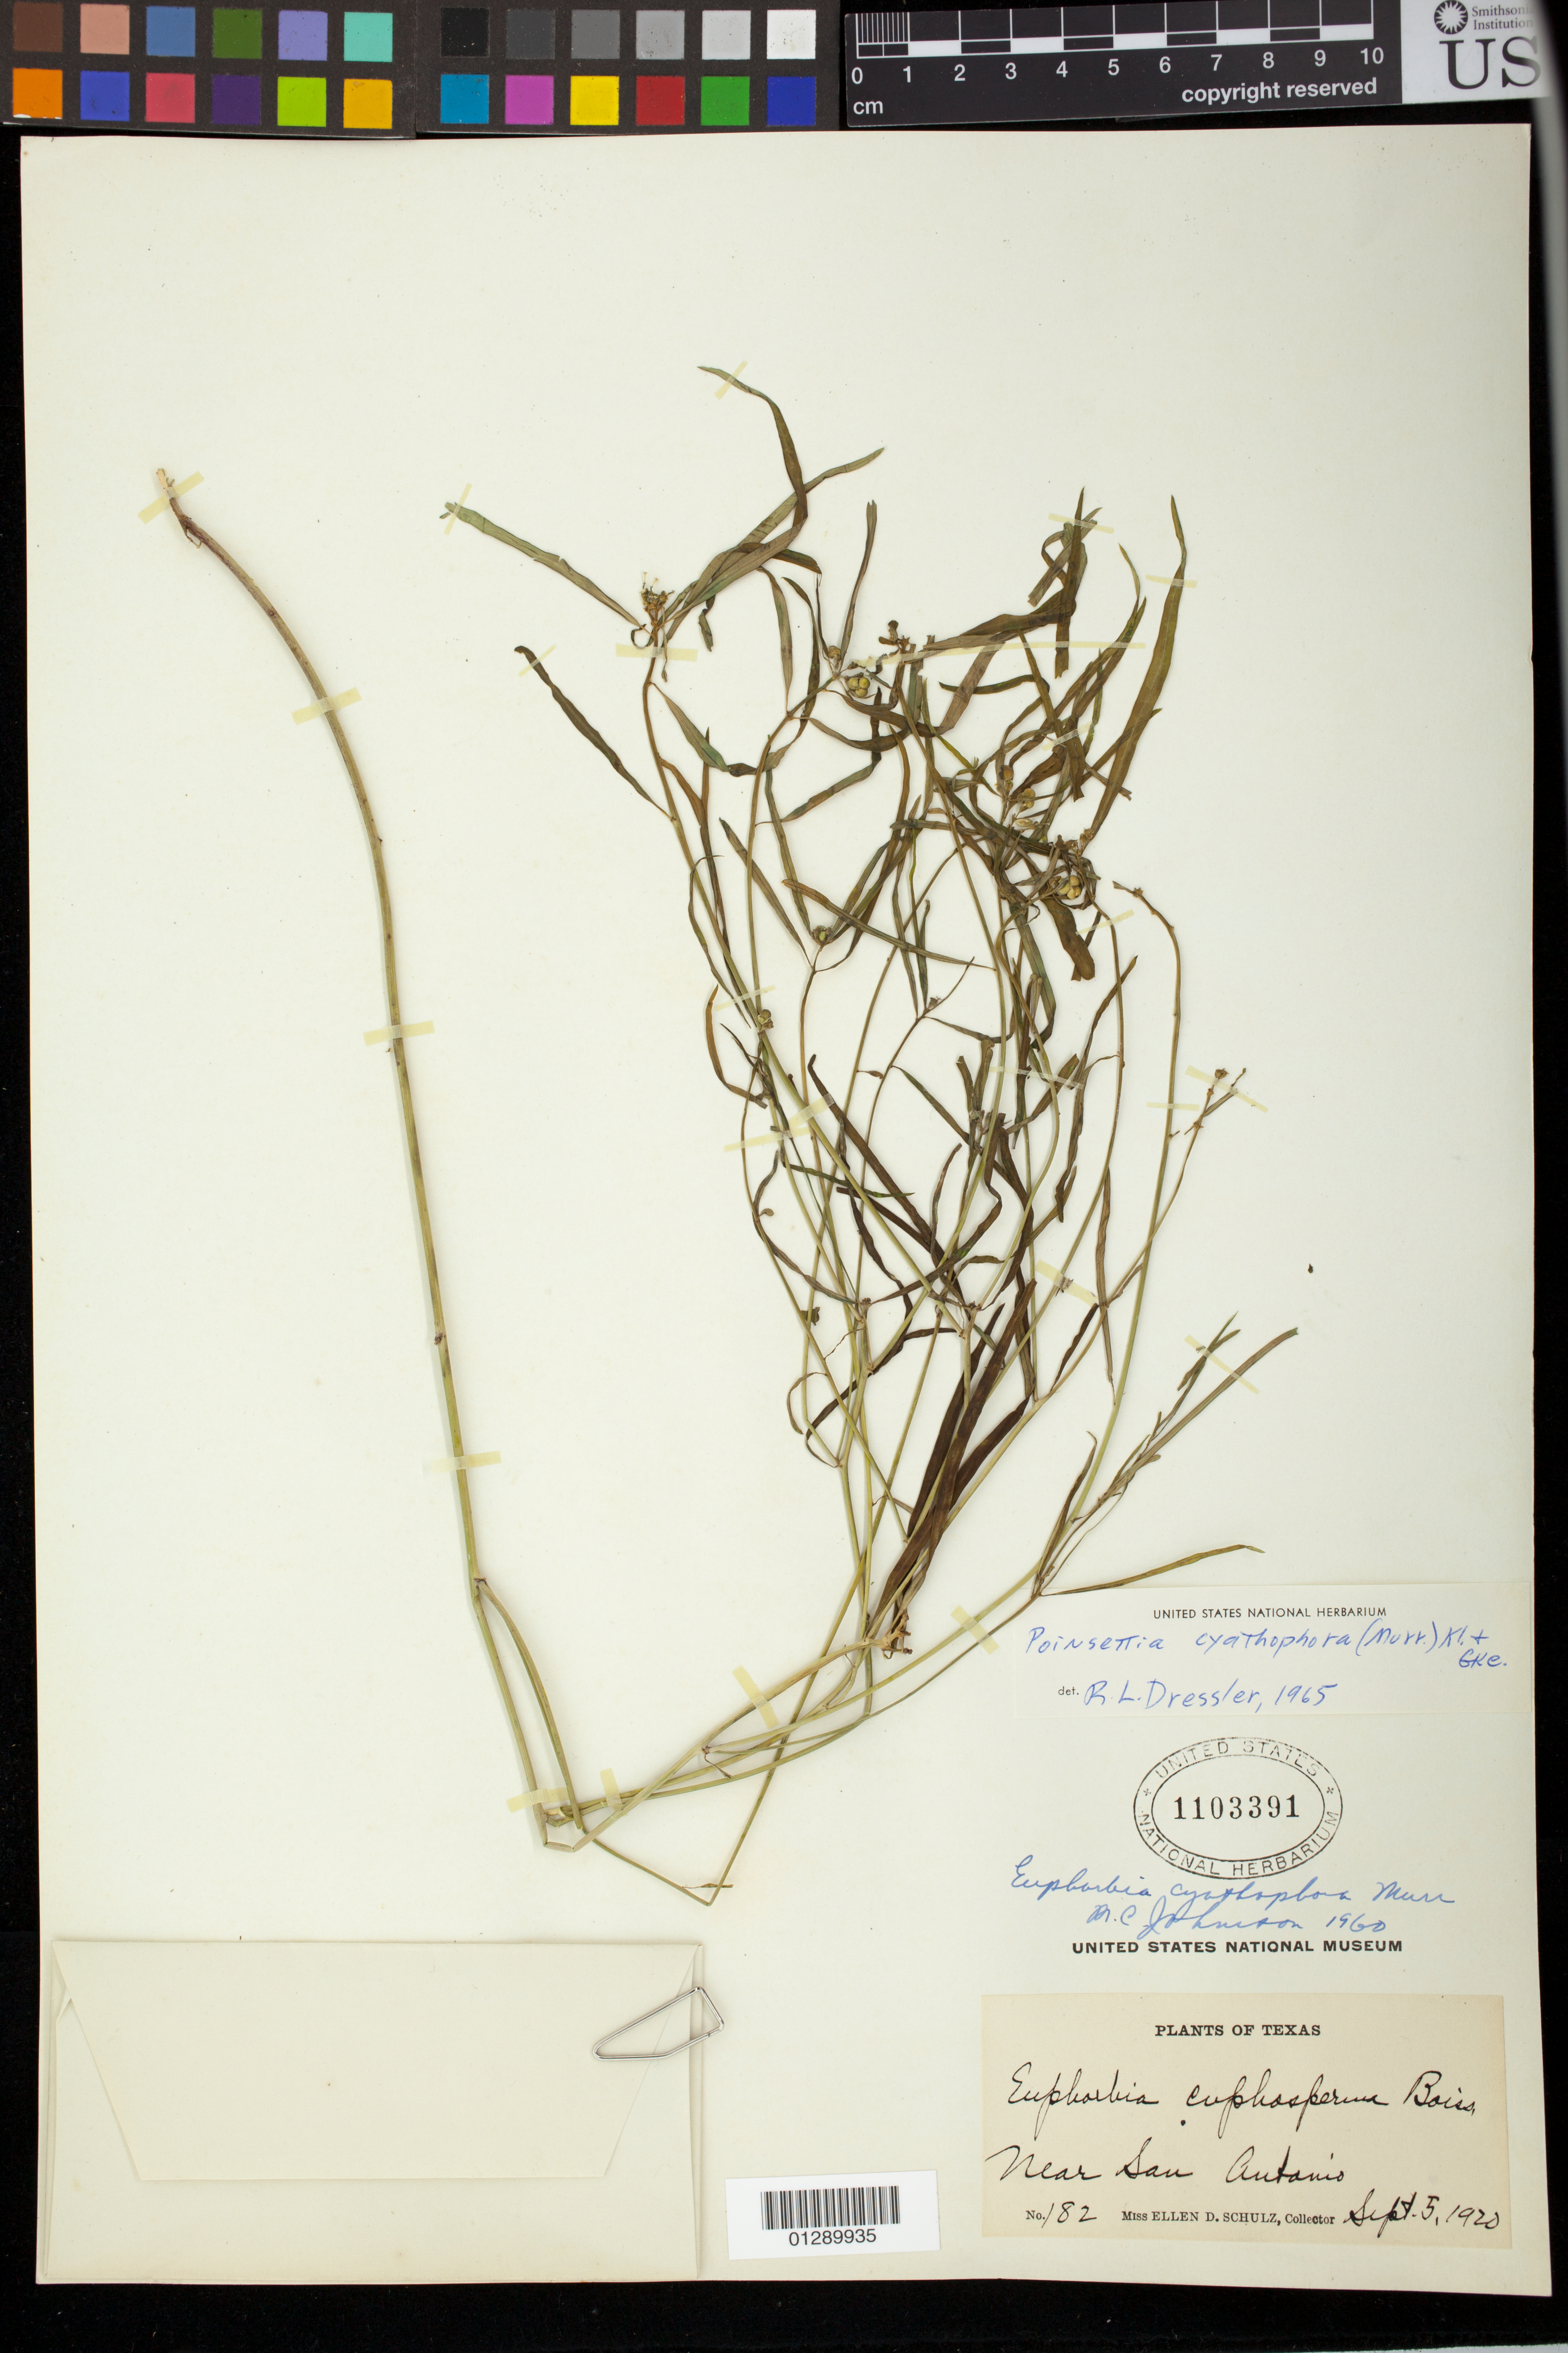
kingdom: Plantae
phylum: Tracheophyta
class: Magnoliopsida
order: Malpighiales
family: Euphorbiaceae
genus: Euphorbia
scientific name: Euphorbia heterophylla var. cyathophora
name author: (Murr.) Griseb.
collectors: E. D. Schulz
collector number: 182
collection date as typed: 05 Sep 1920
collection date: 1920-09-05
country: United States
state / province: Texas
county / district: Bexar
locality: Near San Antonio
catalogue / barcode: US 1103391